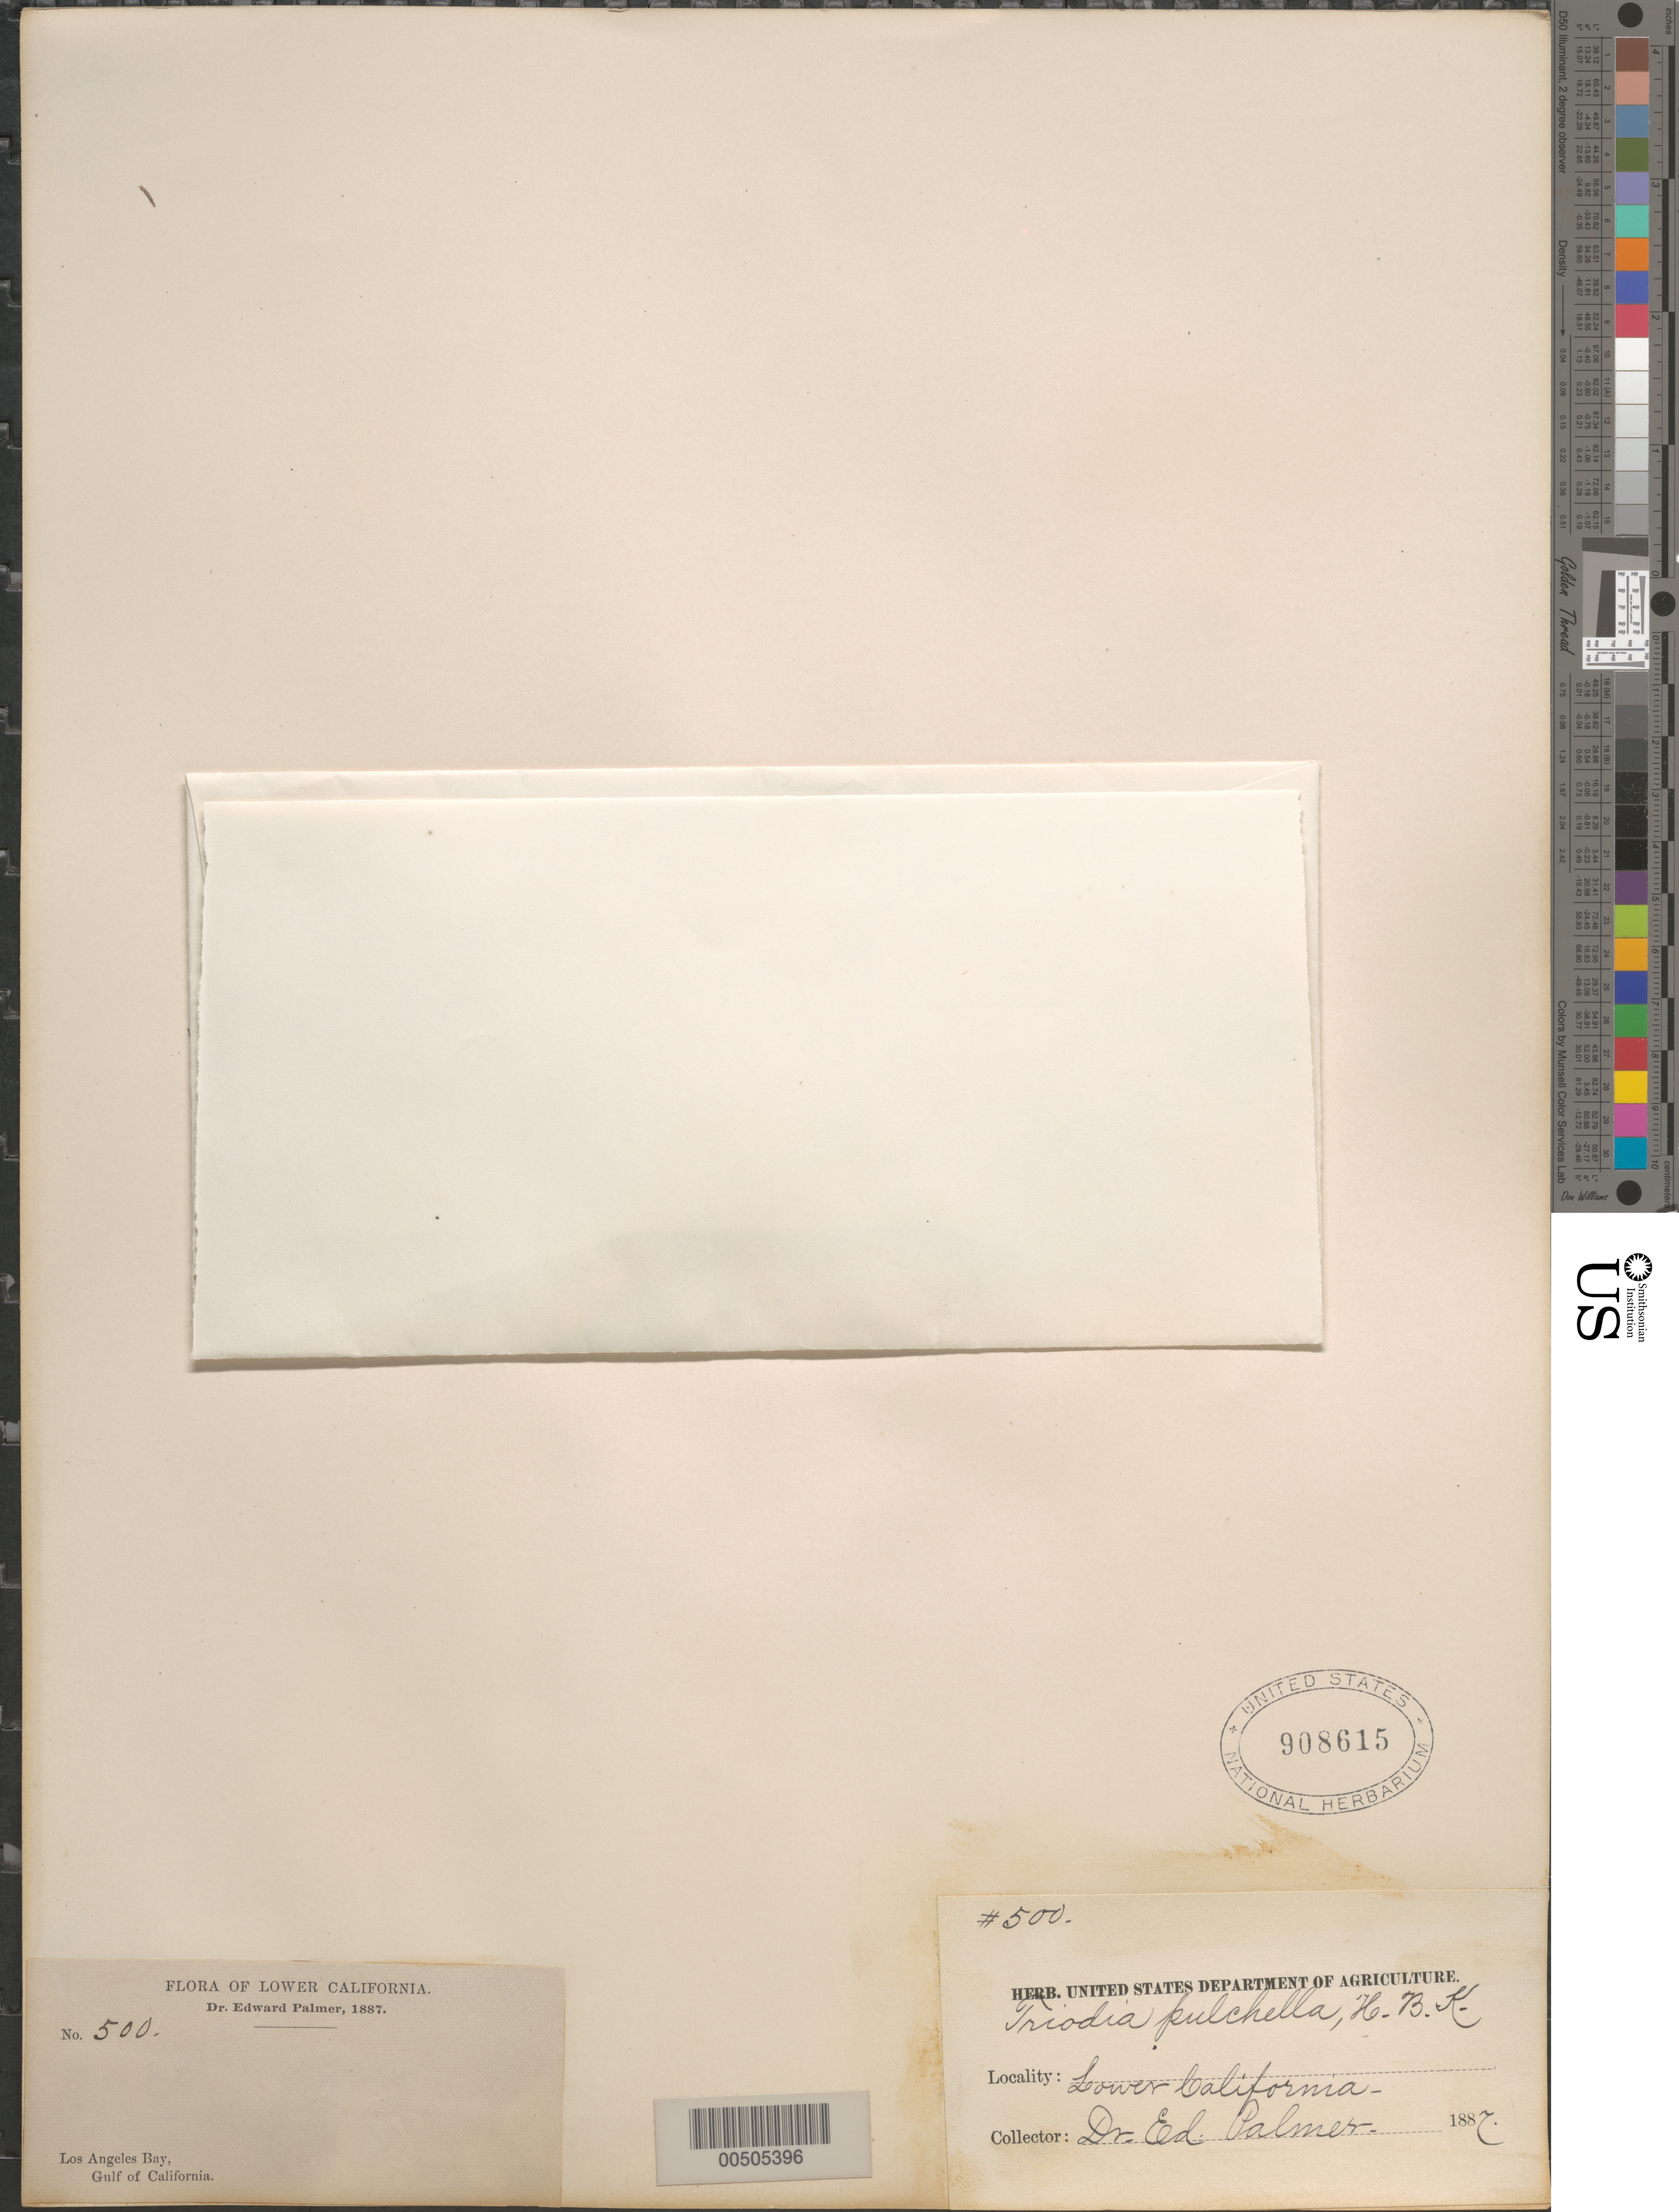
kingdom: Plantae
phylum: Tracheophyta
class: Liliopsida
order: Poales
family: Poaceae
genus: Erioneuron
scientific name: Erioneuron pulchellum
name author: (Kunth) Tateoka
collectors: E. Palmer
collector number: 500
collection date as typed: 1887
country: Mexico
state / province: Baja California Norte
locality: Los Angeles Bay, Gulf of California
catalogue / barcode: US 908615